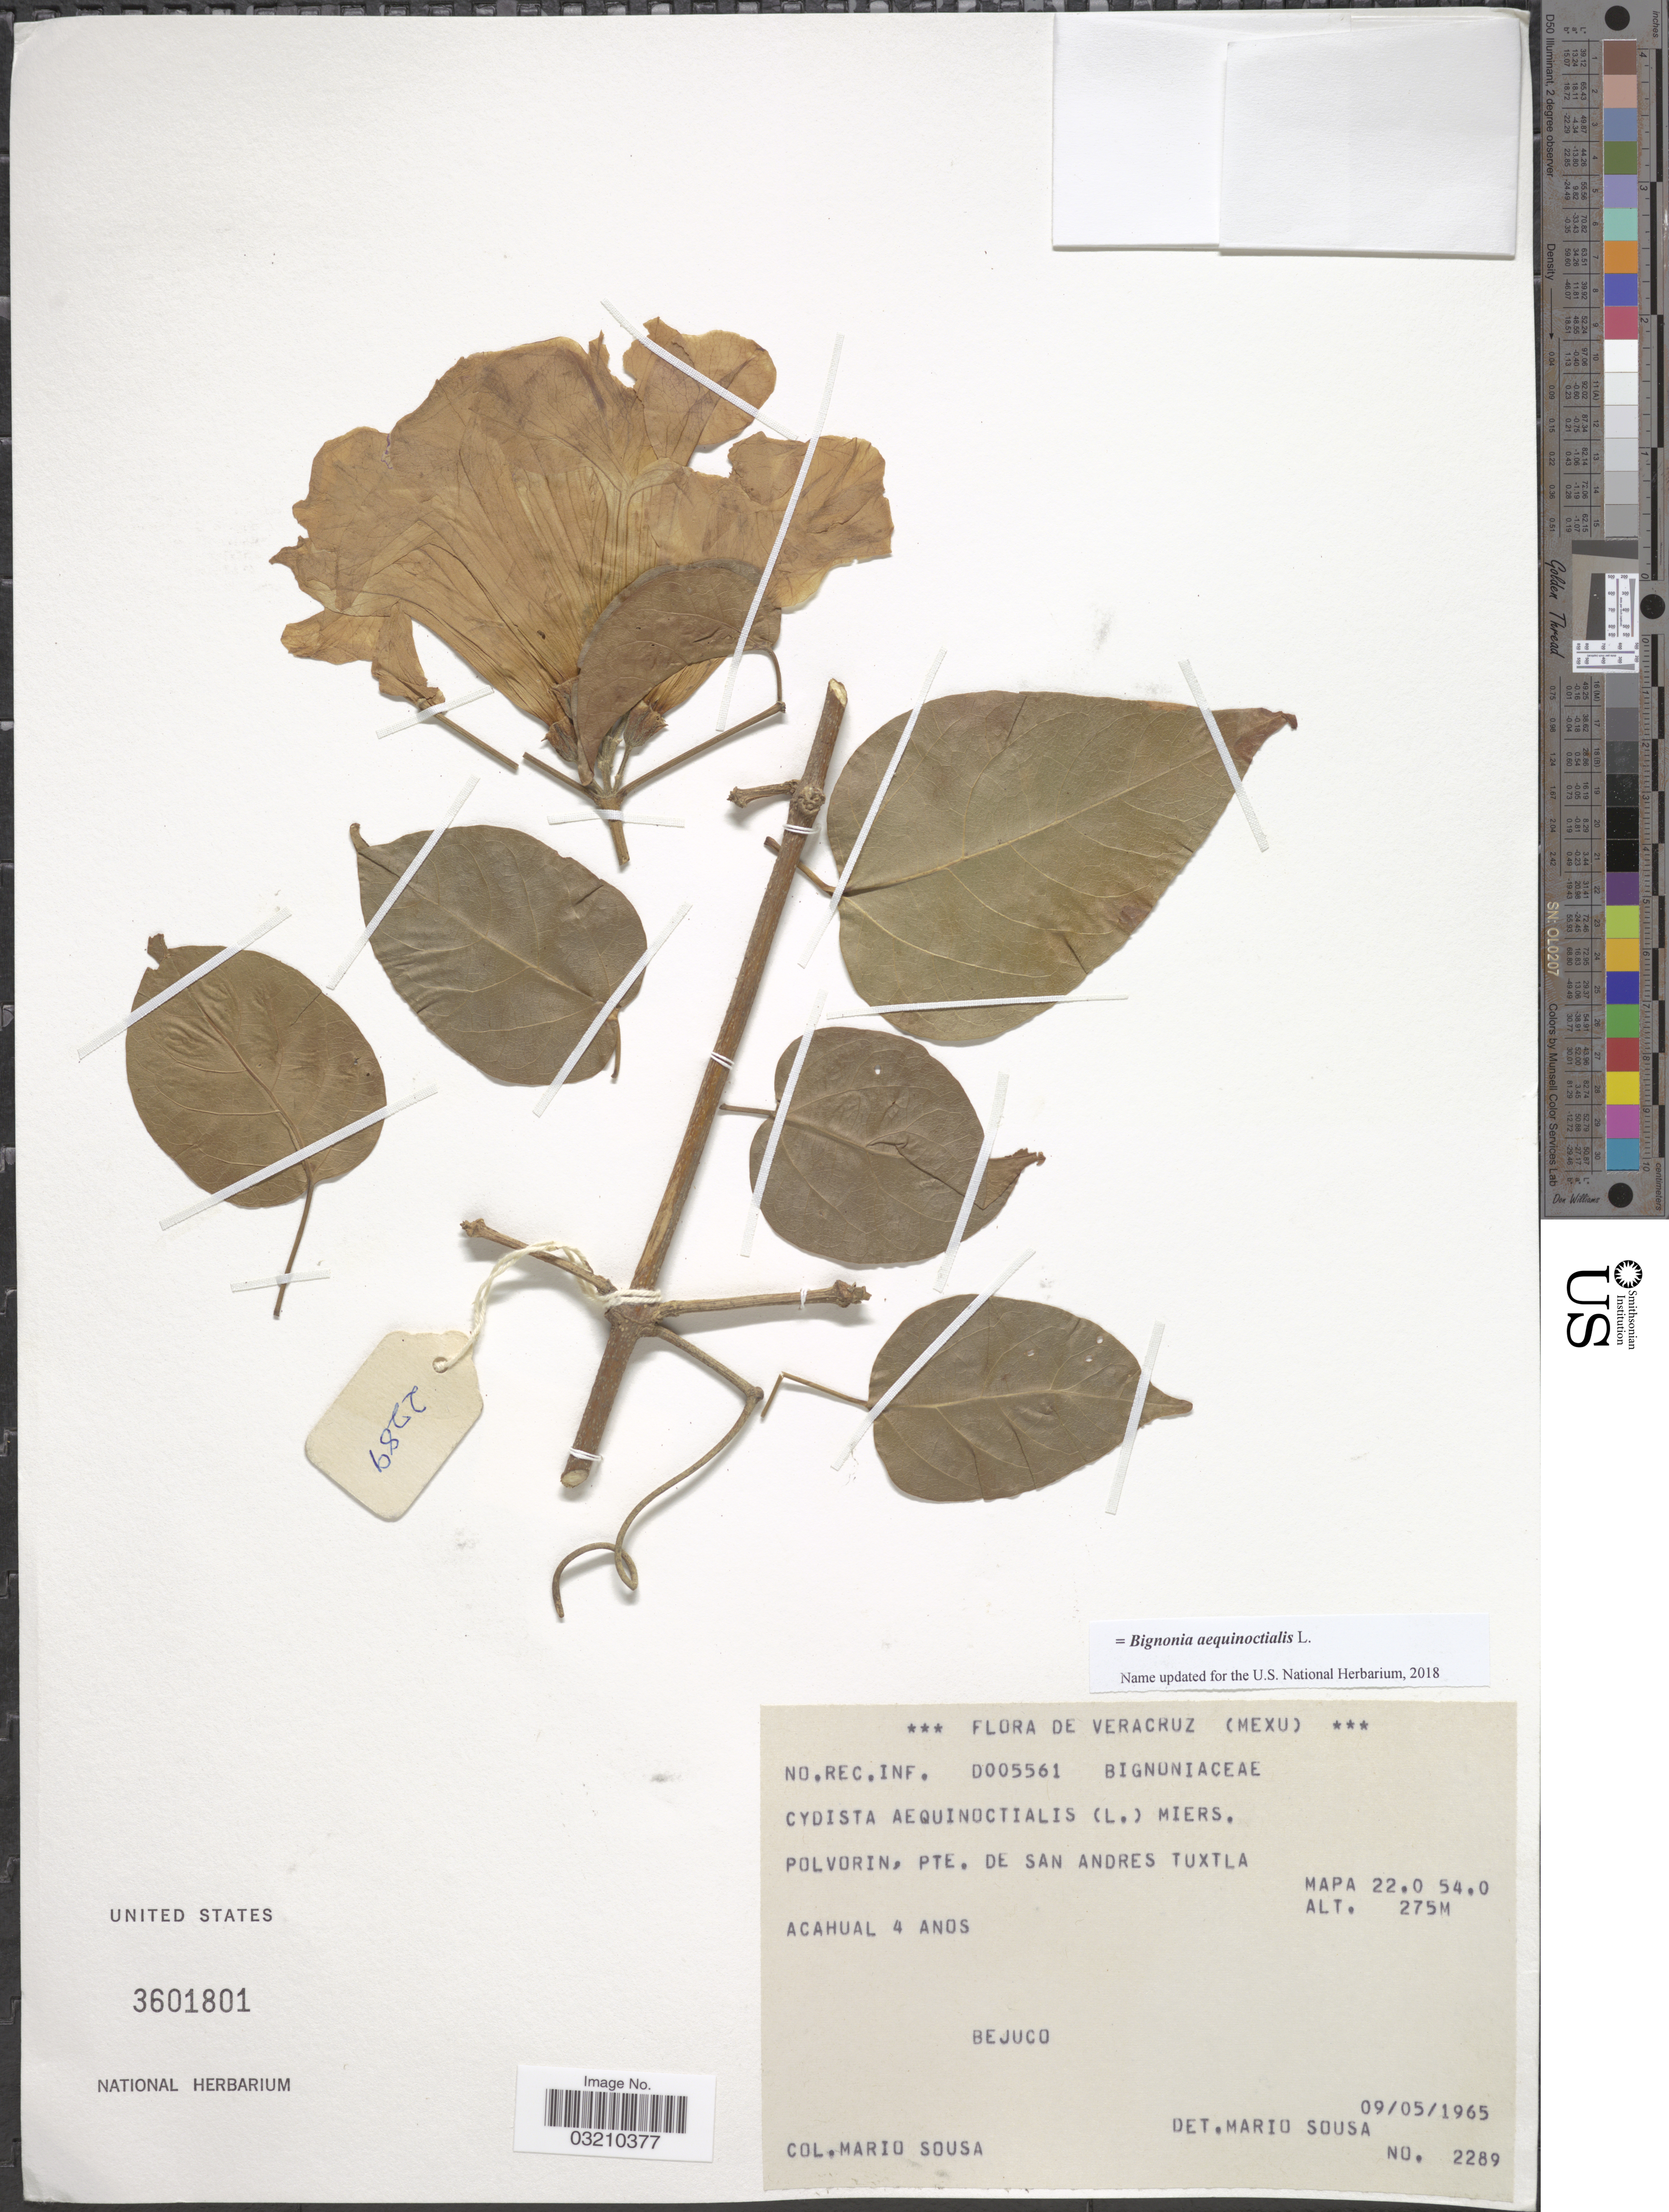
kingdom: Plantae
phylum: Tracheophyta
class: Magnoliopsida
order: Lamiales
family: Bignoniaceae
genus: Bignonia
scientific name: Bignonia aequinoctialis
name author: L.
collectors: M. Sousa S.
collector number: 2289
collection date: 1965-05-09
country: Mexico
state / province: Veracruz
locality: Veracruz. Polvorin, Pte. de San Andres Tuxtla. MAPA 22.0 54.0.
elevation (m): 275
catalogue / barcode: US 3601801